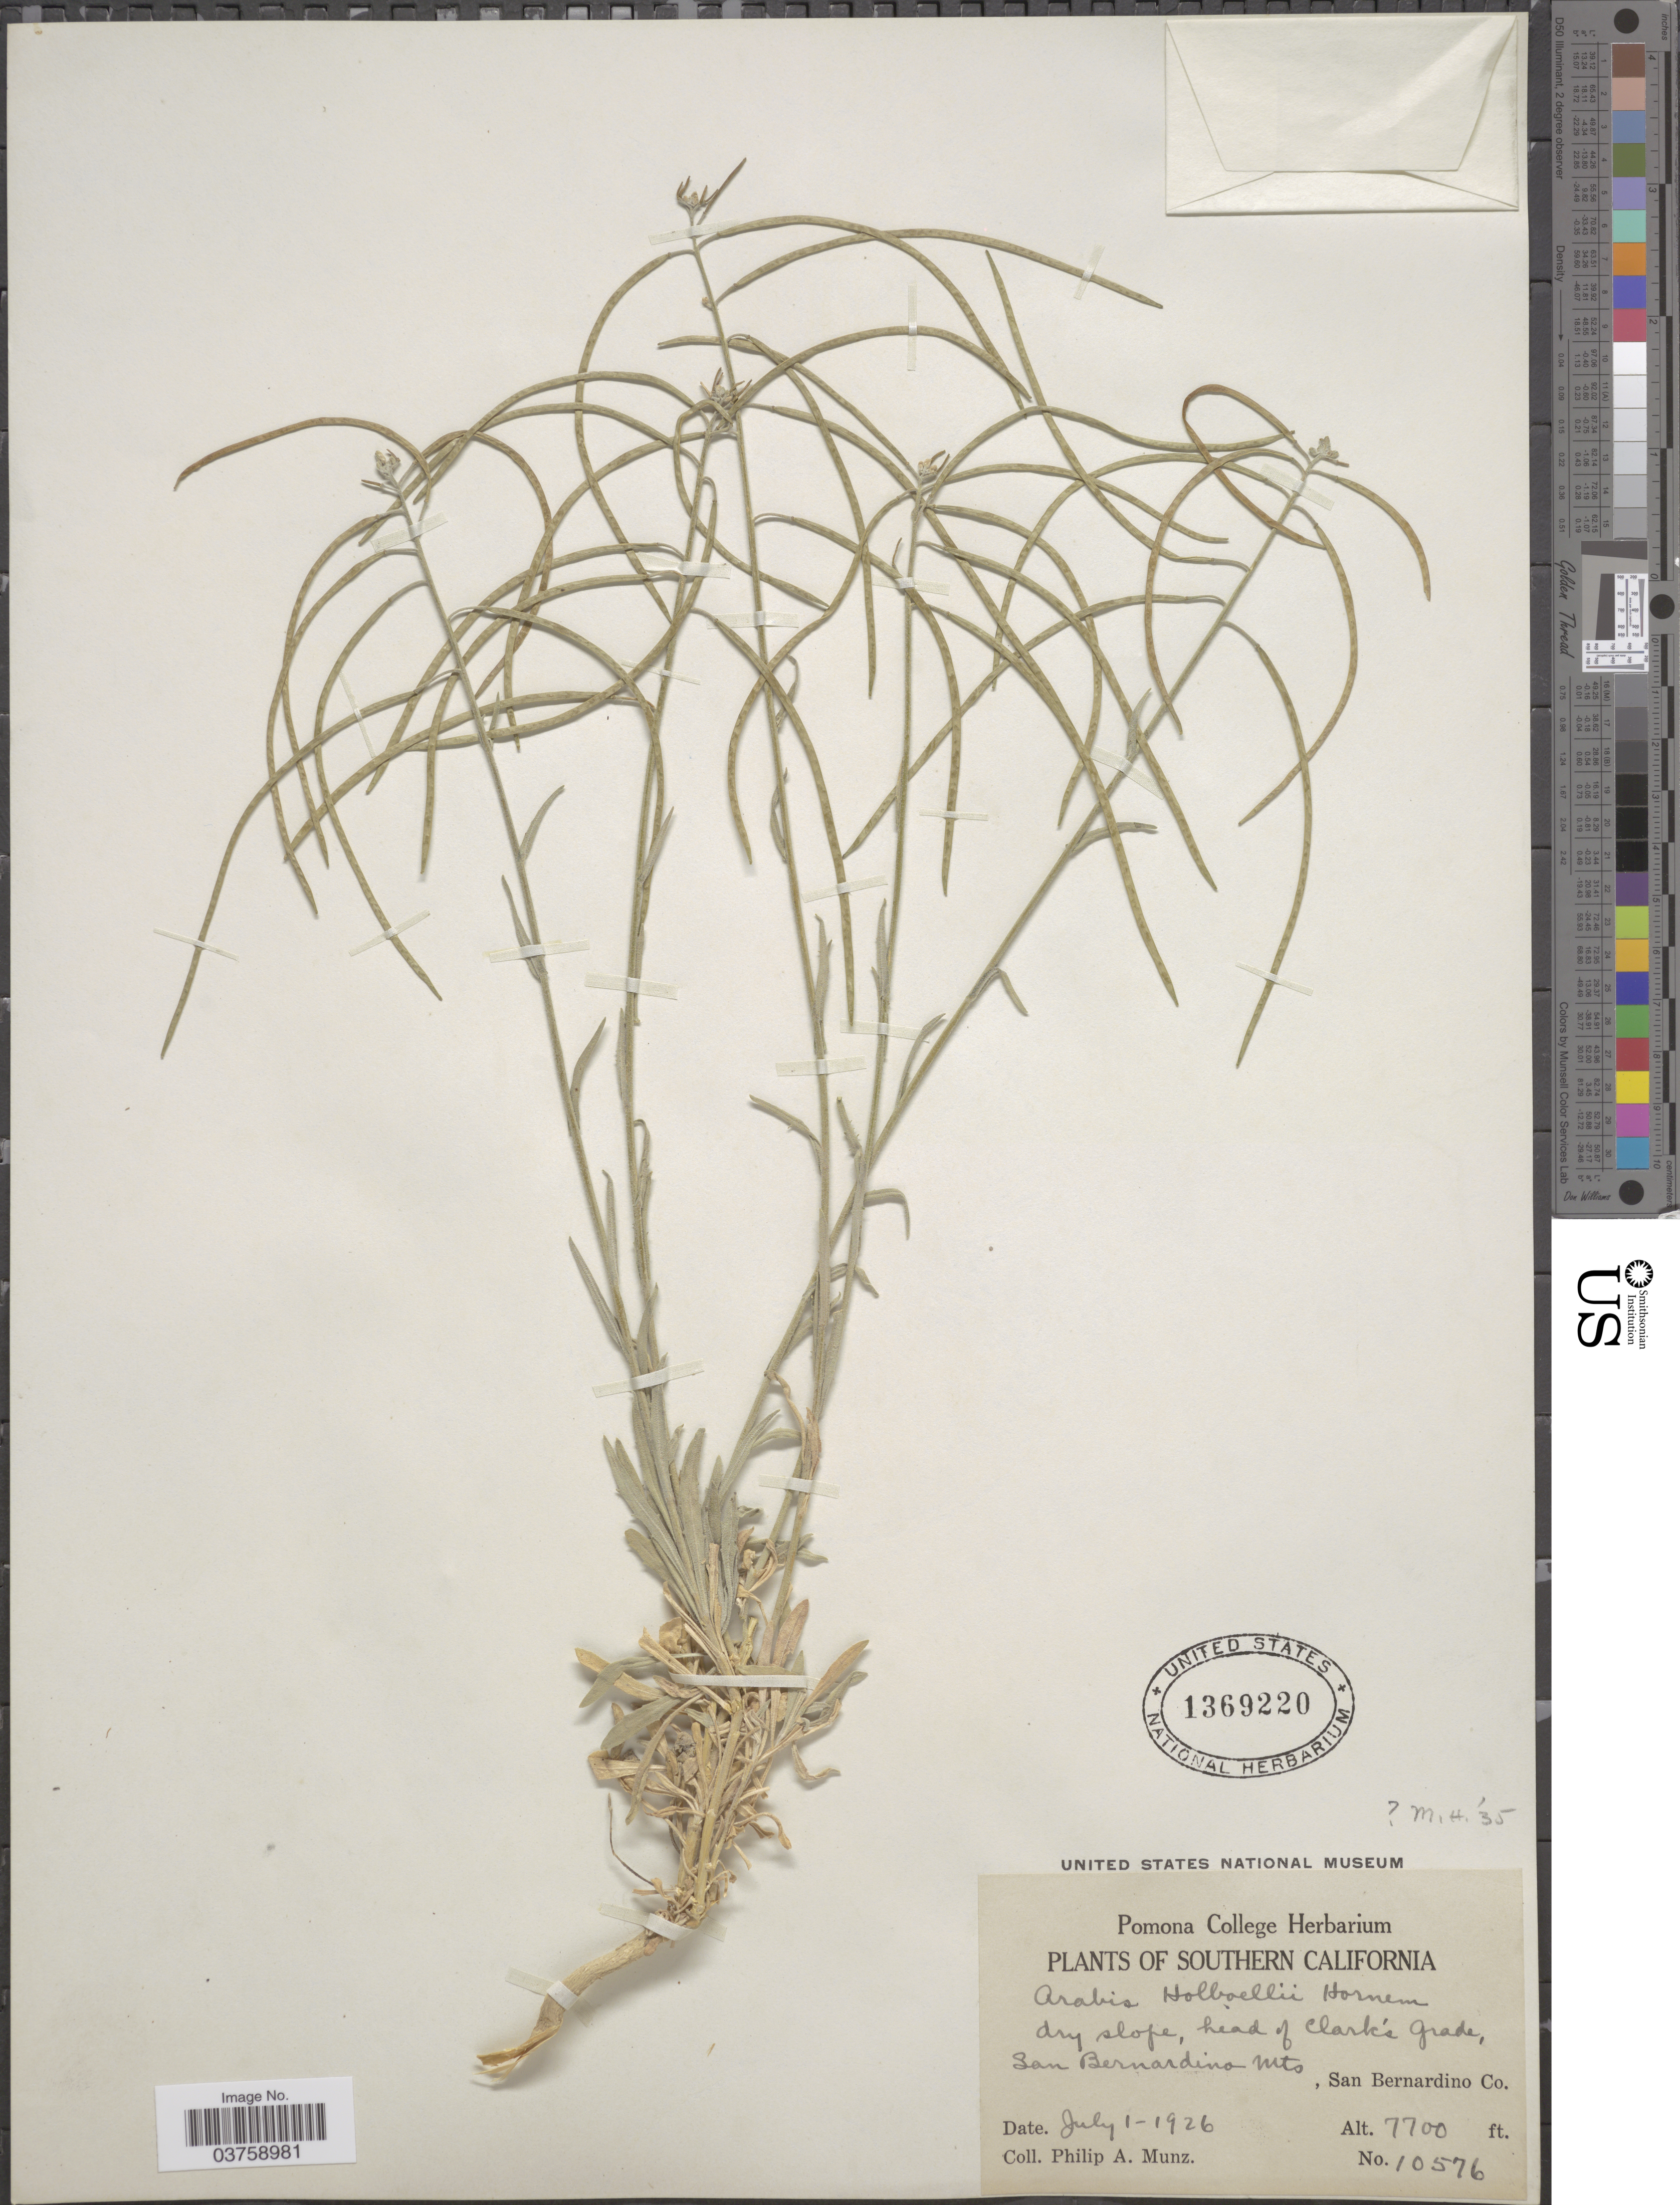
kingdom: Plantae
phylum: Tracheophyta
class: Magnoliopsida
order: Brassicales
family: Brassicaceae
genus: Arabis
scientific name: Arabis sparsiflora var. arcuata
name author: (Nutt.) Rollins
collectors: P. A. Munz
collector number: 10576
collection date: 1926-07-01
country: United States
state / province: California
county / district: San Bernardino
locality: Southern California. Dry slope, head of Clark's Grade, San Bernardino Mts, San Bernardino Co.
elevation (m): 2347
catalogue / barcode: US 1369220